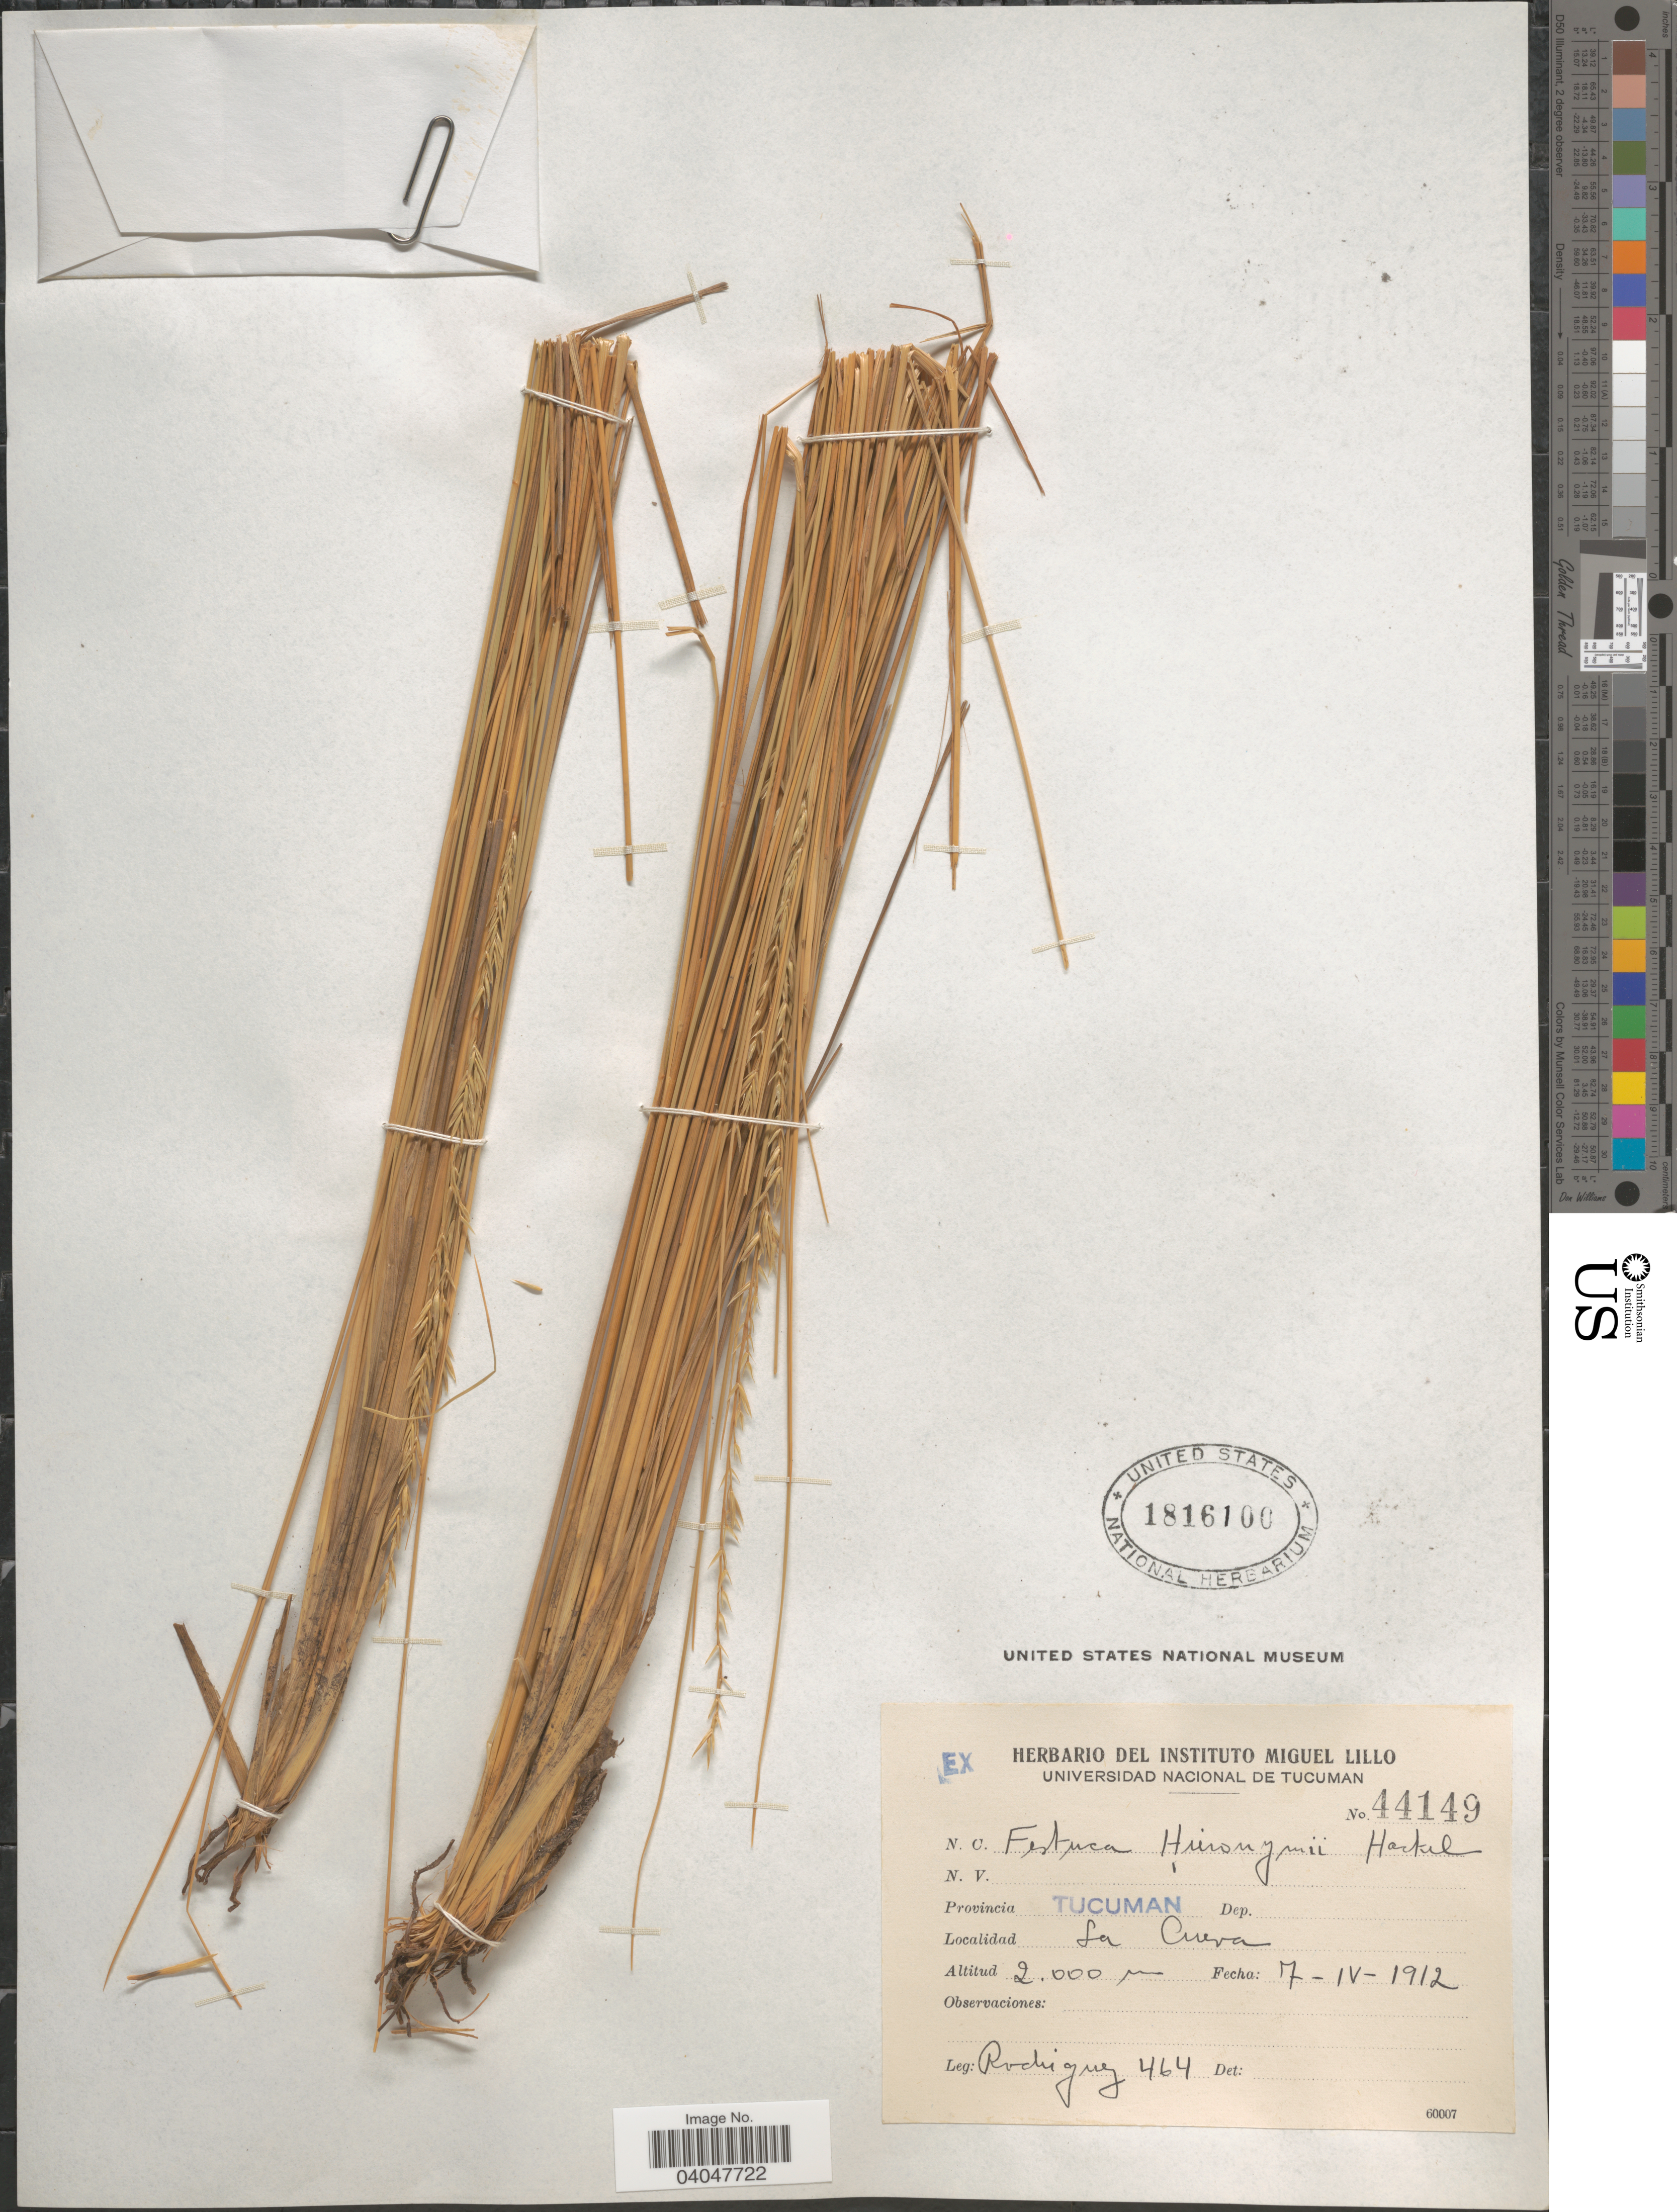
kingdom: Plantae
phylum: Tracheophyta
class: Liliopsida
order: Poales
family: Poaceae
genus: Festuca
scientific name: Festuca hieronymi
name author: Hack.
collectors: Rodriguez, --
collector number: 464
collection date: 1912-04-07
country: Argentina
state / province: Tucuman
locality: La Cueva.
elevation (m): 2000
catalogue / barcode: US 1816100